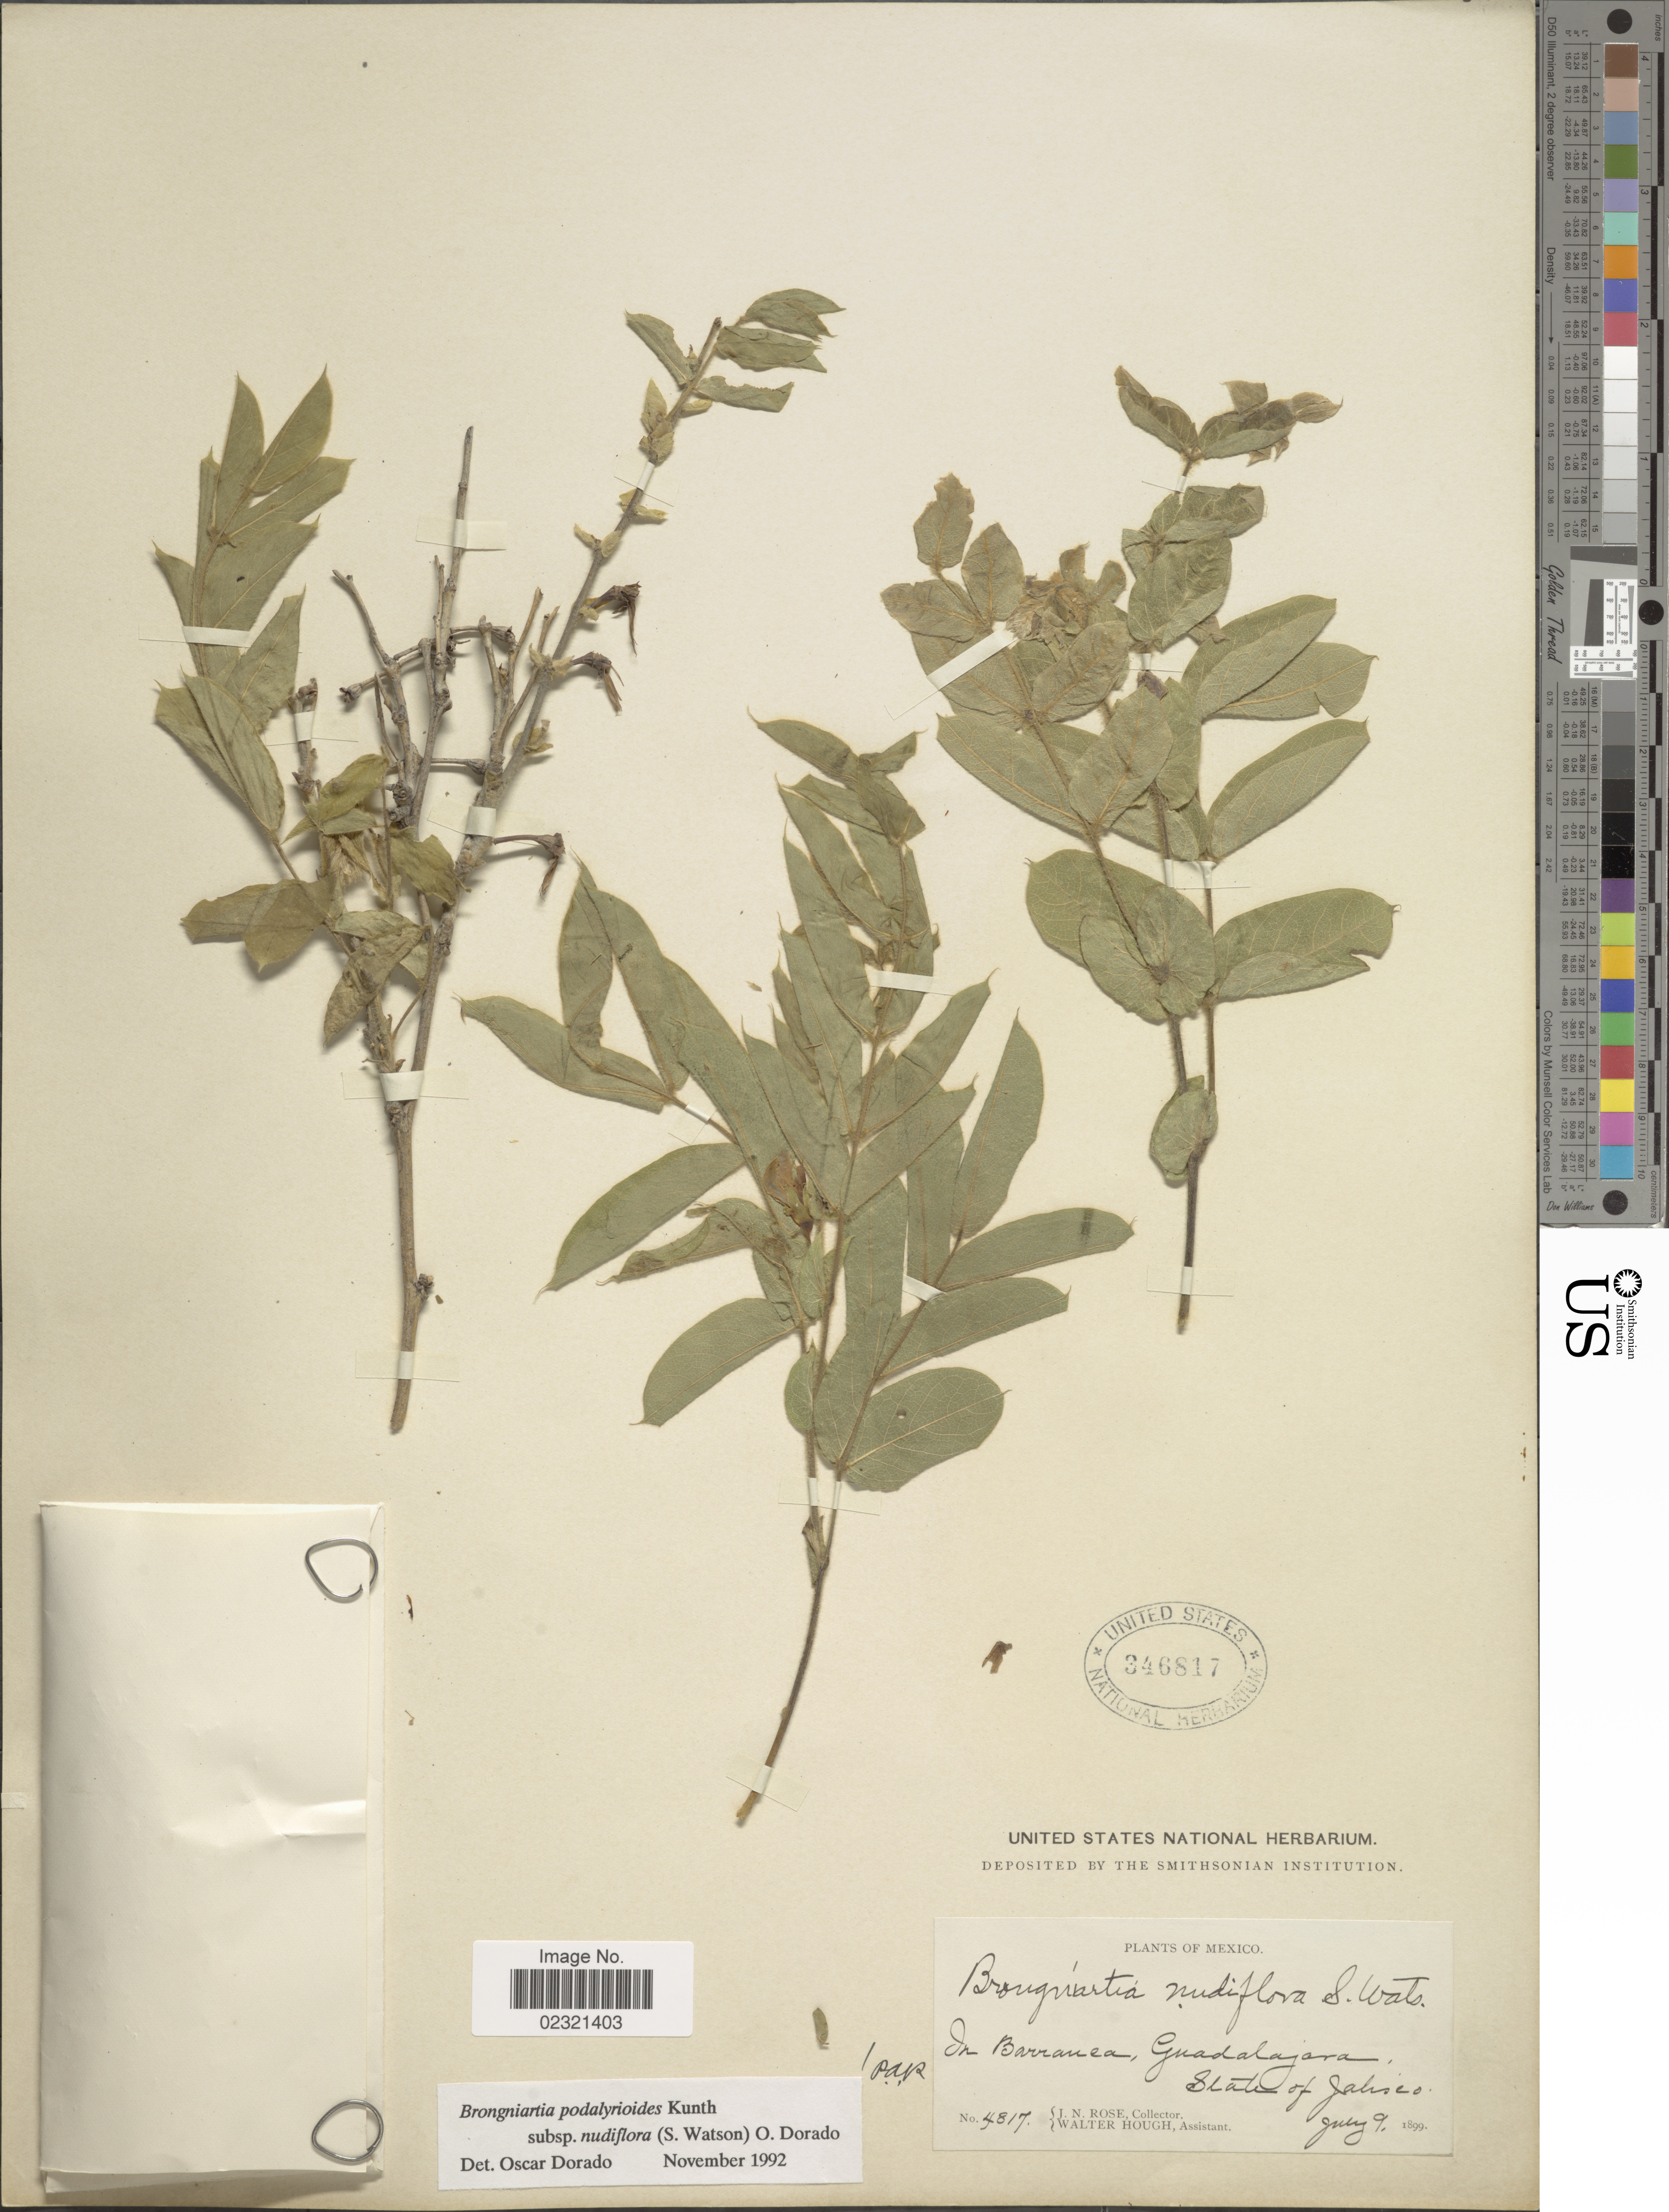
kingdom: Plantae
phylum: Tracheophyta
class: Magnoliopsida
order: Fabales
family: Fabaceae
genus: Brongniartia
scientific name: Brongniartia podalyrioides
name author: Kunth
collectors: J. N. Rose & W. Hough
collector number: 4817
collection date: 1899-07-09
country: Mexico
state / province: Jalisco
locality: In Barranca, Guadalajara.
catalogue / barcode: US 346817